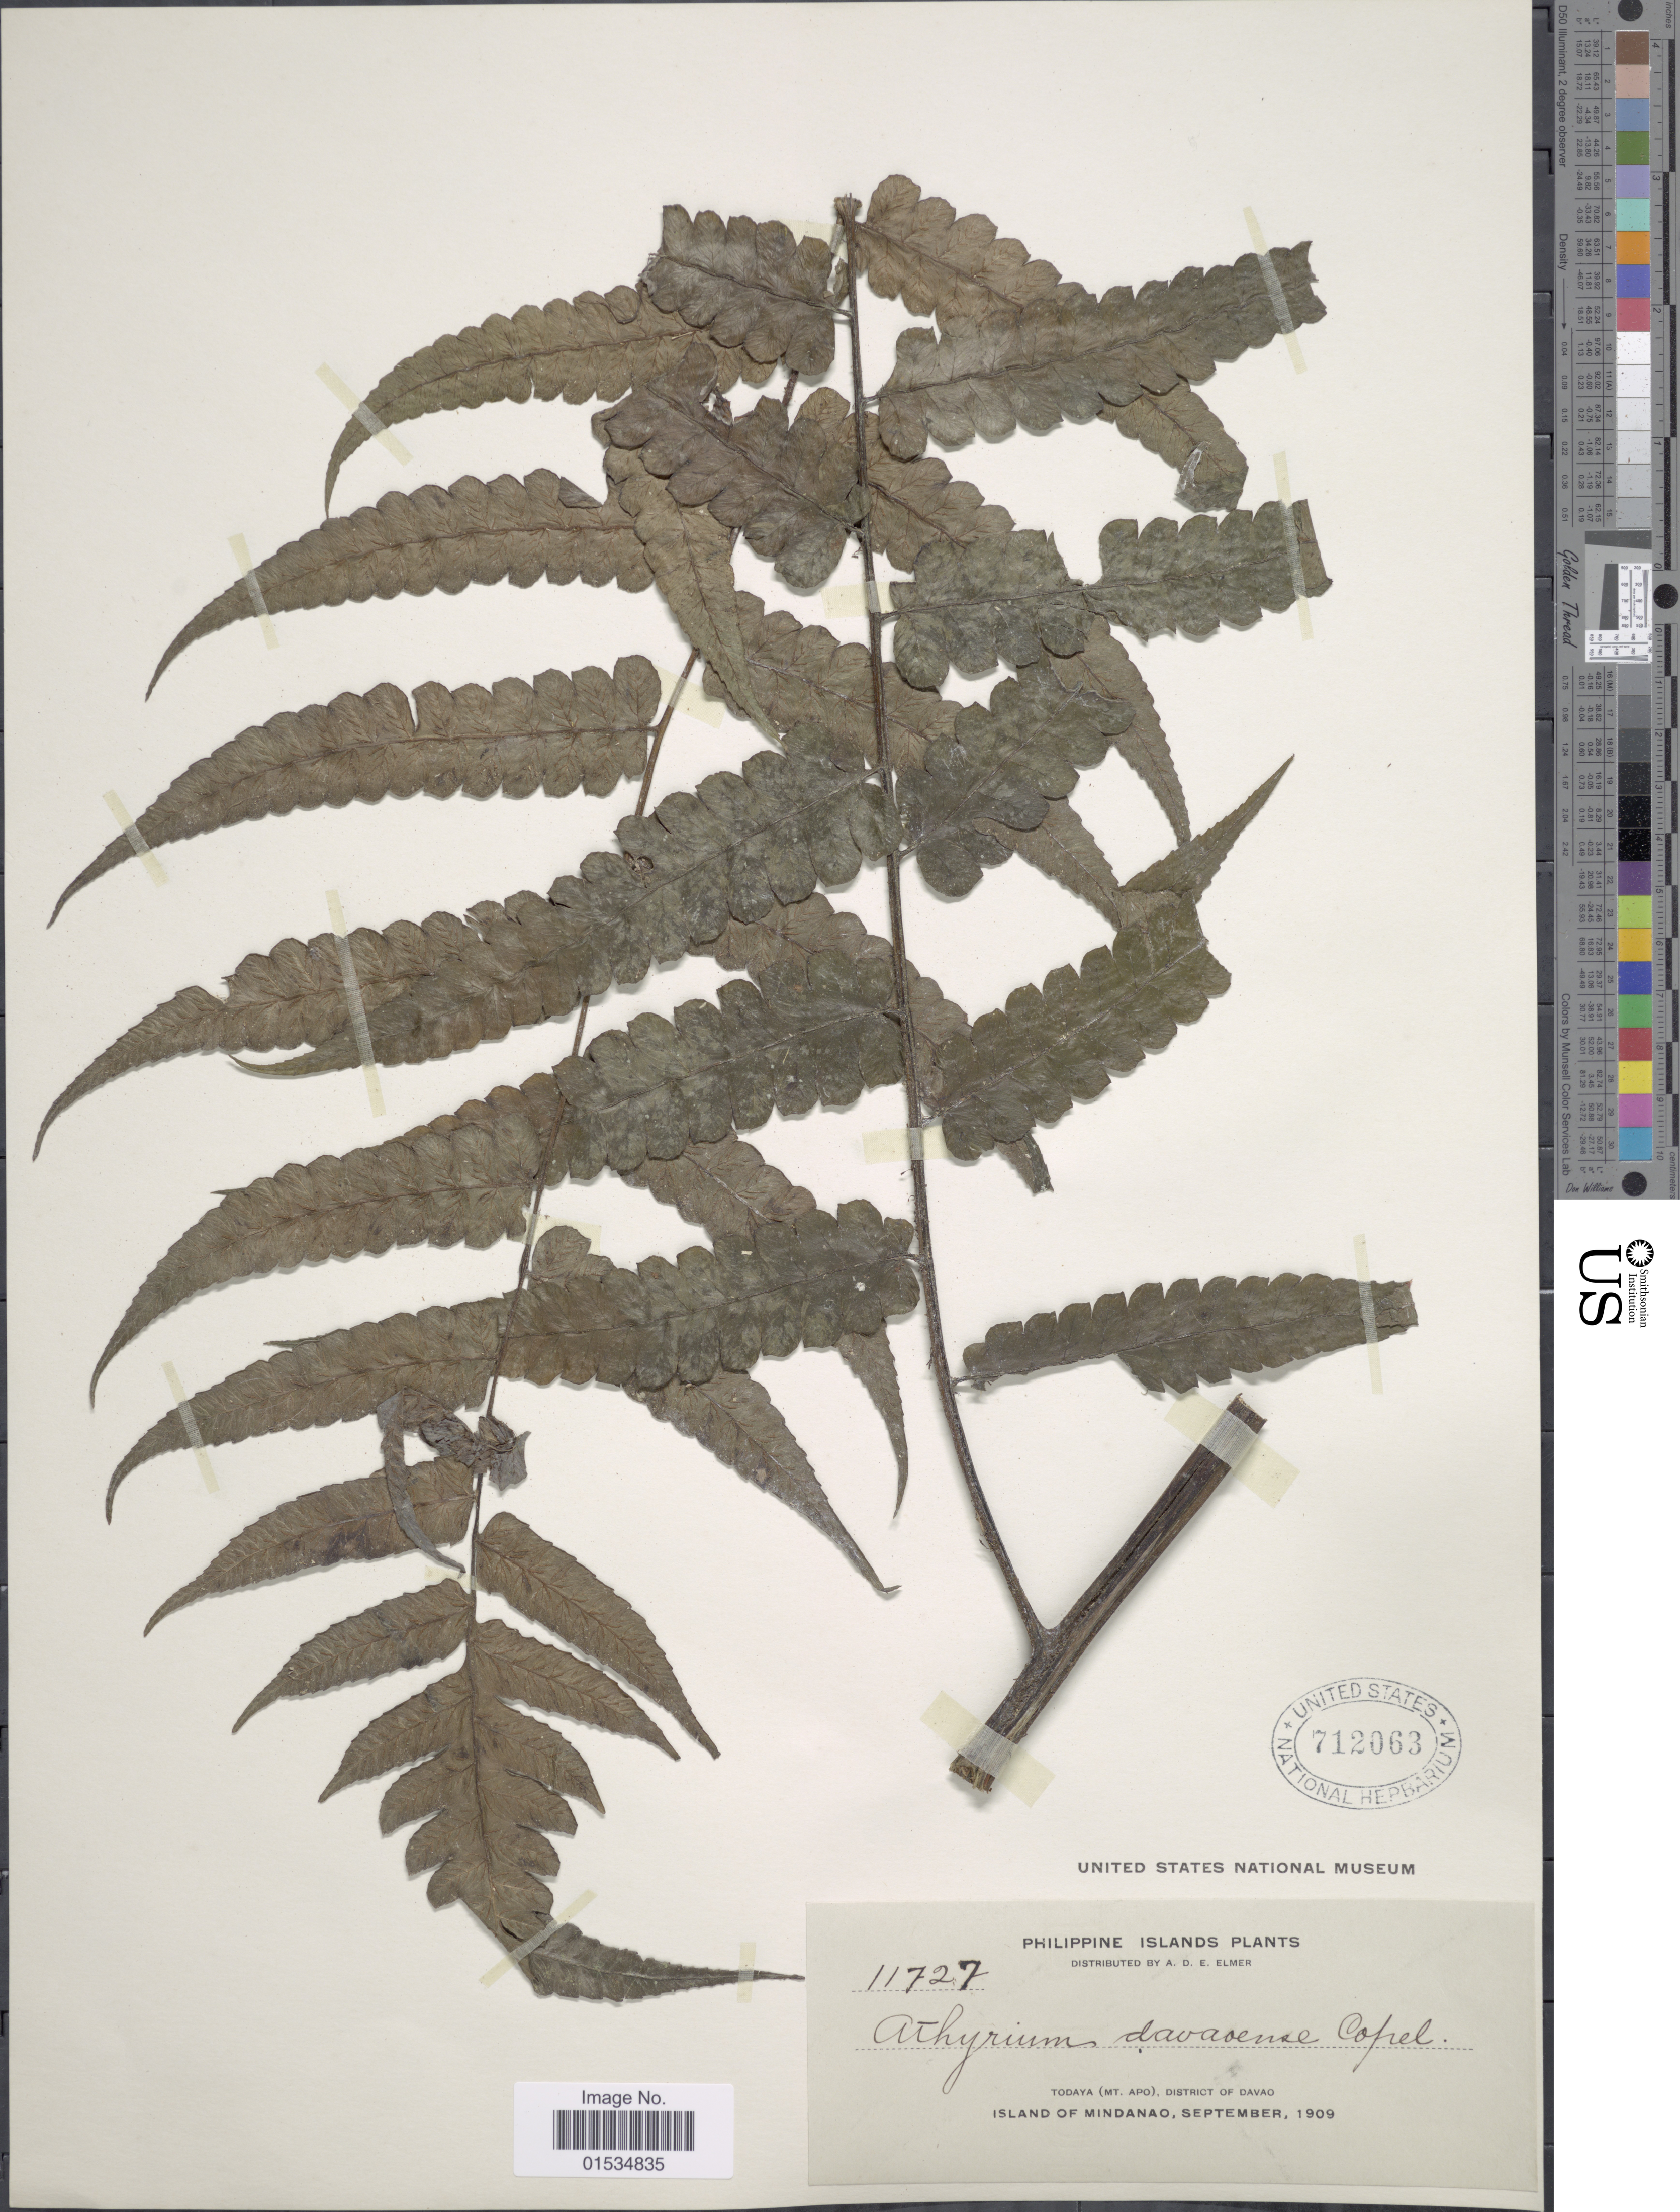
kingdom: Plantae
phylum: Tracheophyta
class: Polypodiopsida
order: Polypodiales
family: Athyriaceae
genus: Diplazium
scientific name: Diplazium davaoense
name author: Copel.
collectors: A. D. E. Elmer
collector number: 11727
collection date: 1909-09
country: Philippines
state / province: Davao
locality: Todaya (Mt. Apo), District of Davao, Island of Mindanao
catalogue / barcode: US 712063